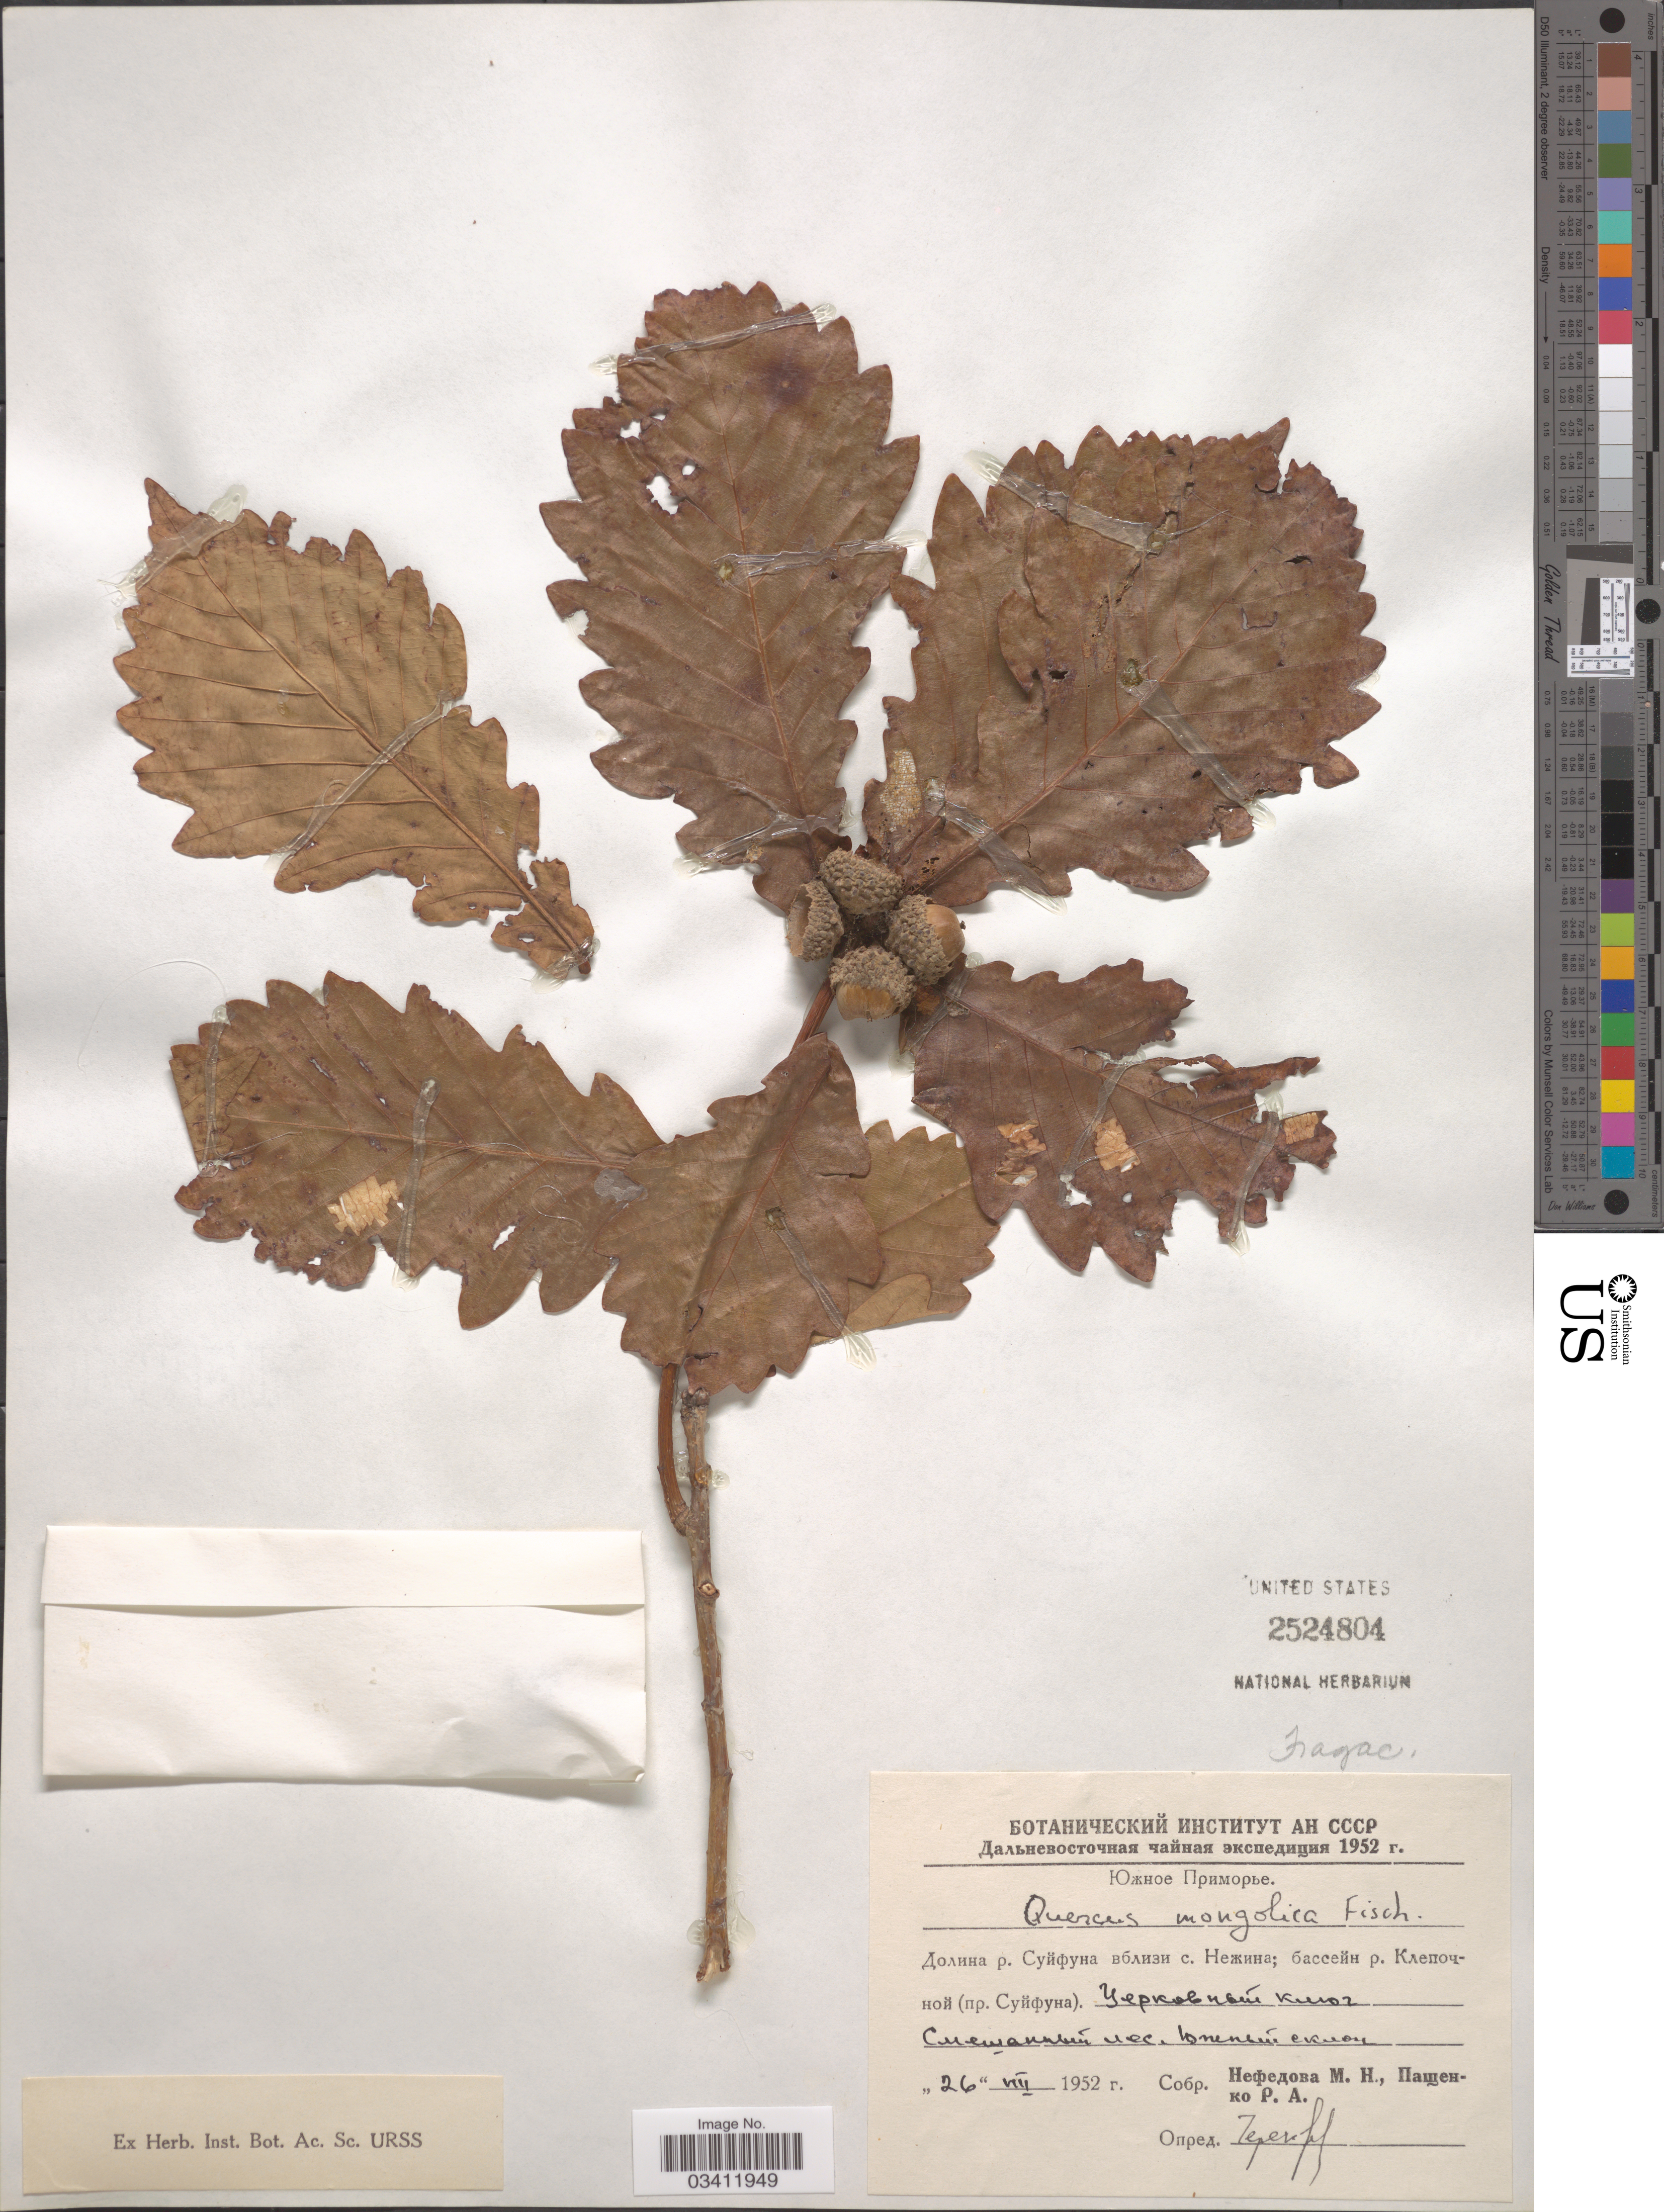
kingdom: Plantae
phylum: Tracheophyta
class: Magnoliopsida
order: Fagales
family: Fagaceae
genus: Quercus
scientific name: Quercus mongolica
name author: Fisch. ex Ledeb.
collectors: M. Nefedova & P. Pashenko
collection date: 1952-08-26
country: Russian Federation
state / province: Primorsky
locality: Valley of River Suifun near Village Nezhino, basin of River Klepochnaya.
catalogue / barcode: US 2524804